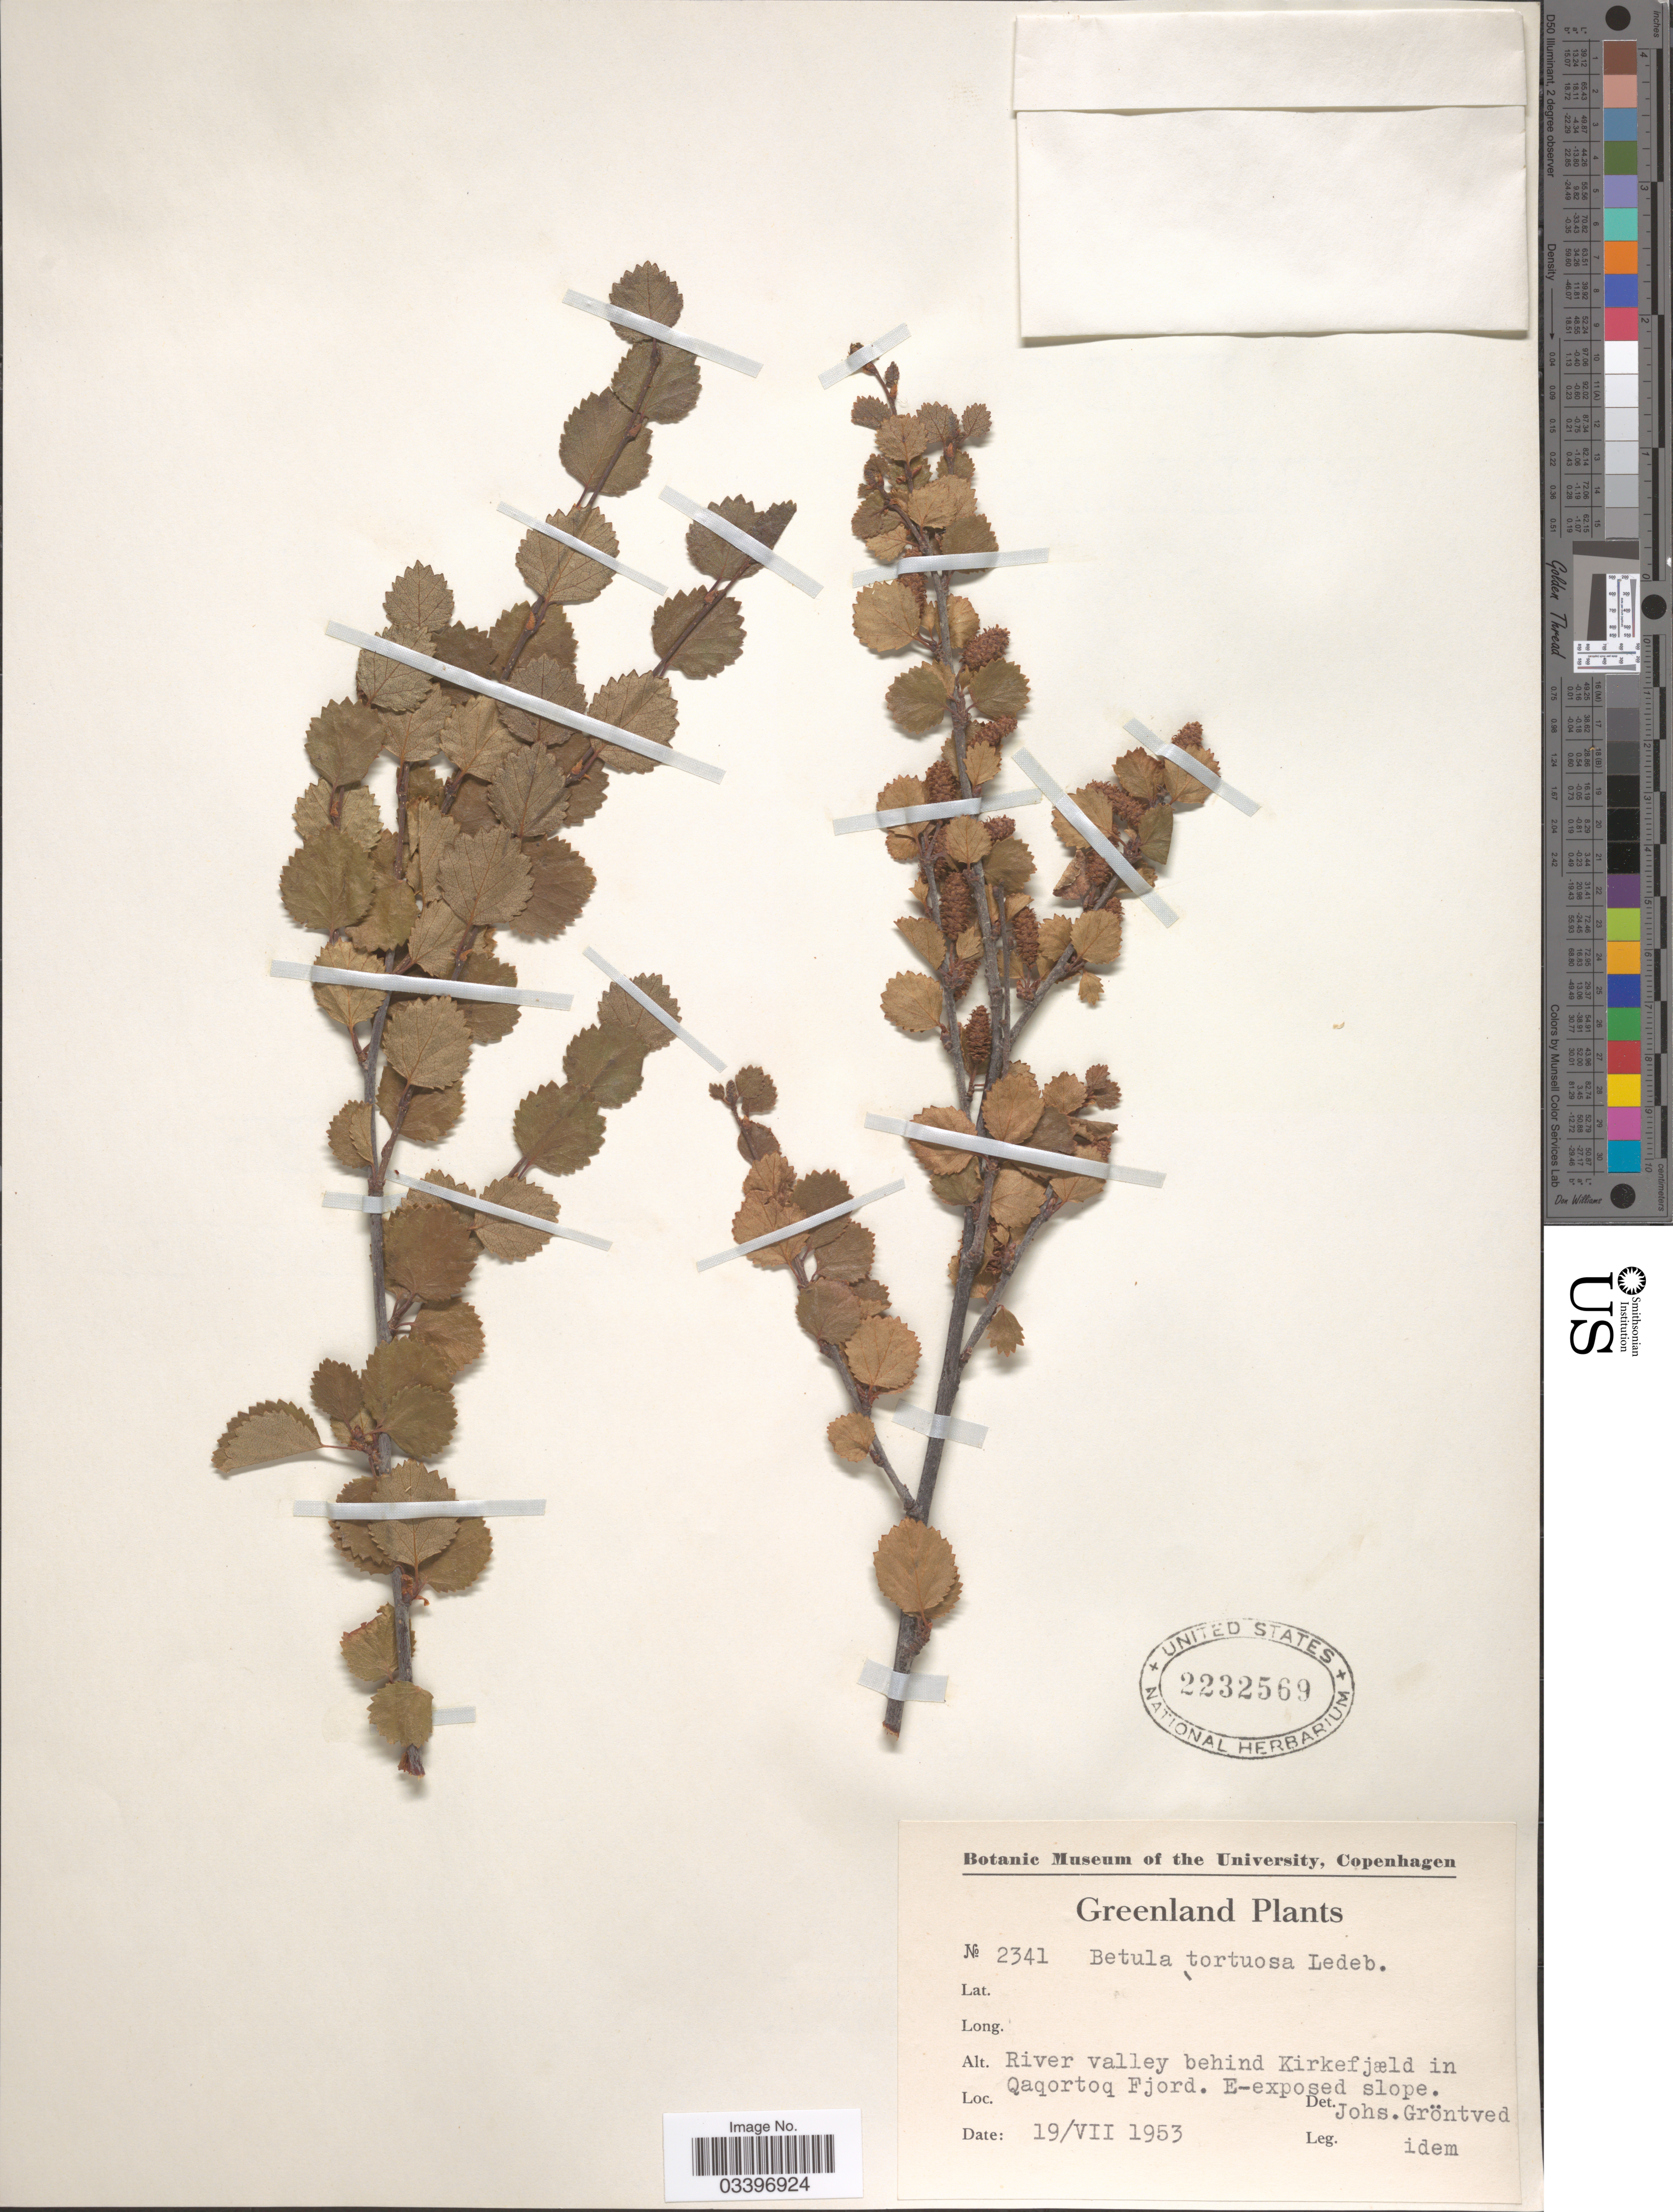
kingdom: Plantae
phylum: Tracheophyta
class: Magnoliopsida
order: Fagales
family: Betulaceae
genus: Betula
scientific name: Betula tortuosa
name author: Ledeb.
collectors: J. Gröntved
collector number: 2341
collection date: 1953-07-19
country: Greenland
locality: River valley behind Kirkefjæld in Qaqortoq Fjord. E-exposed slope.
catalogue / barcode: US 2232569